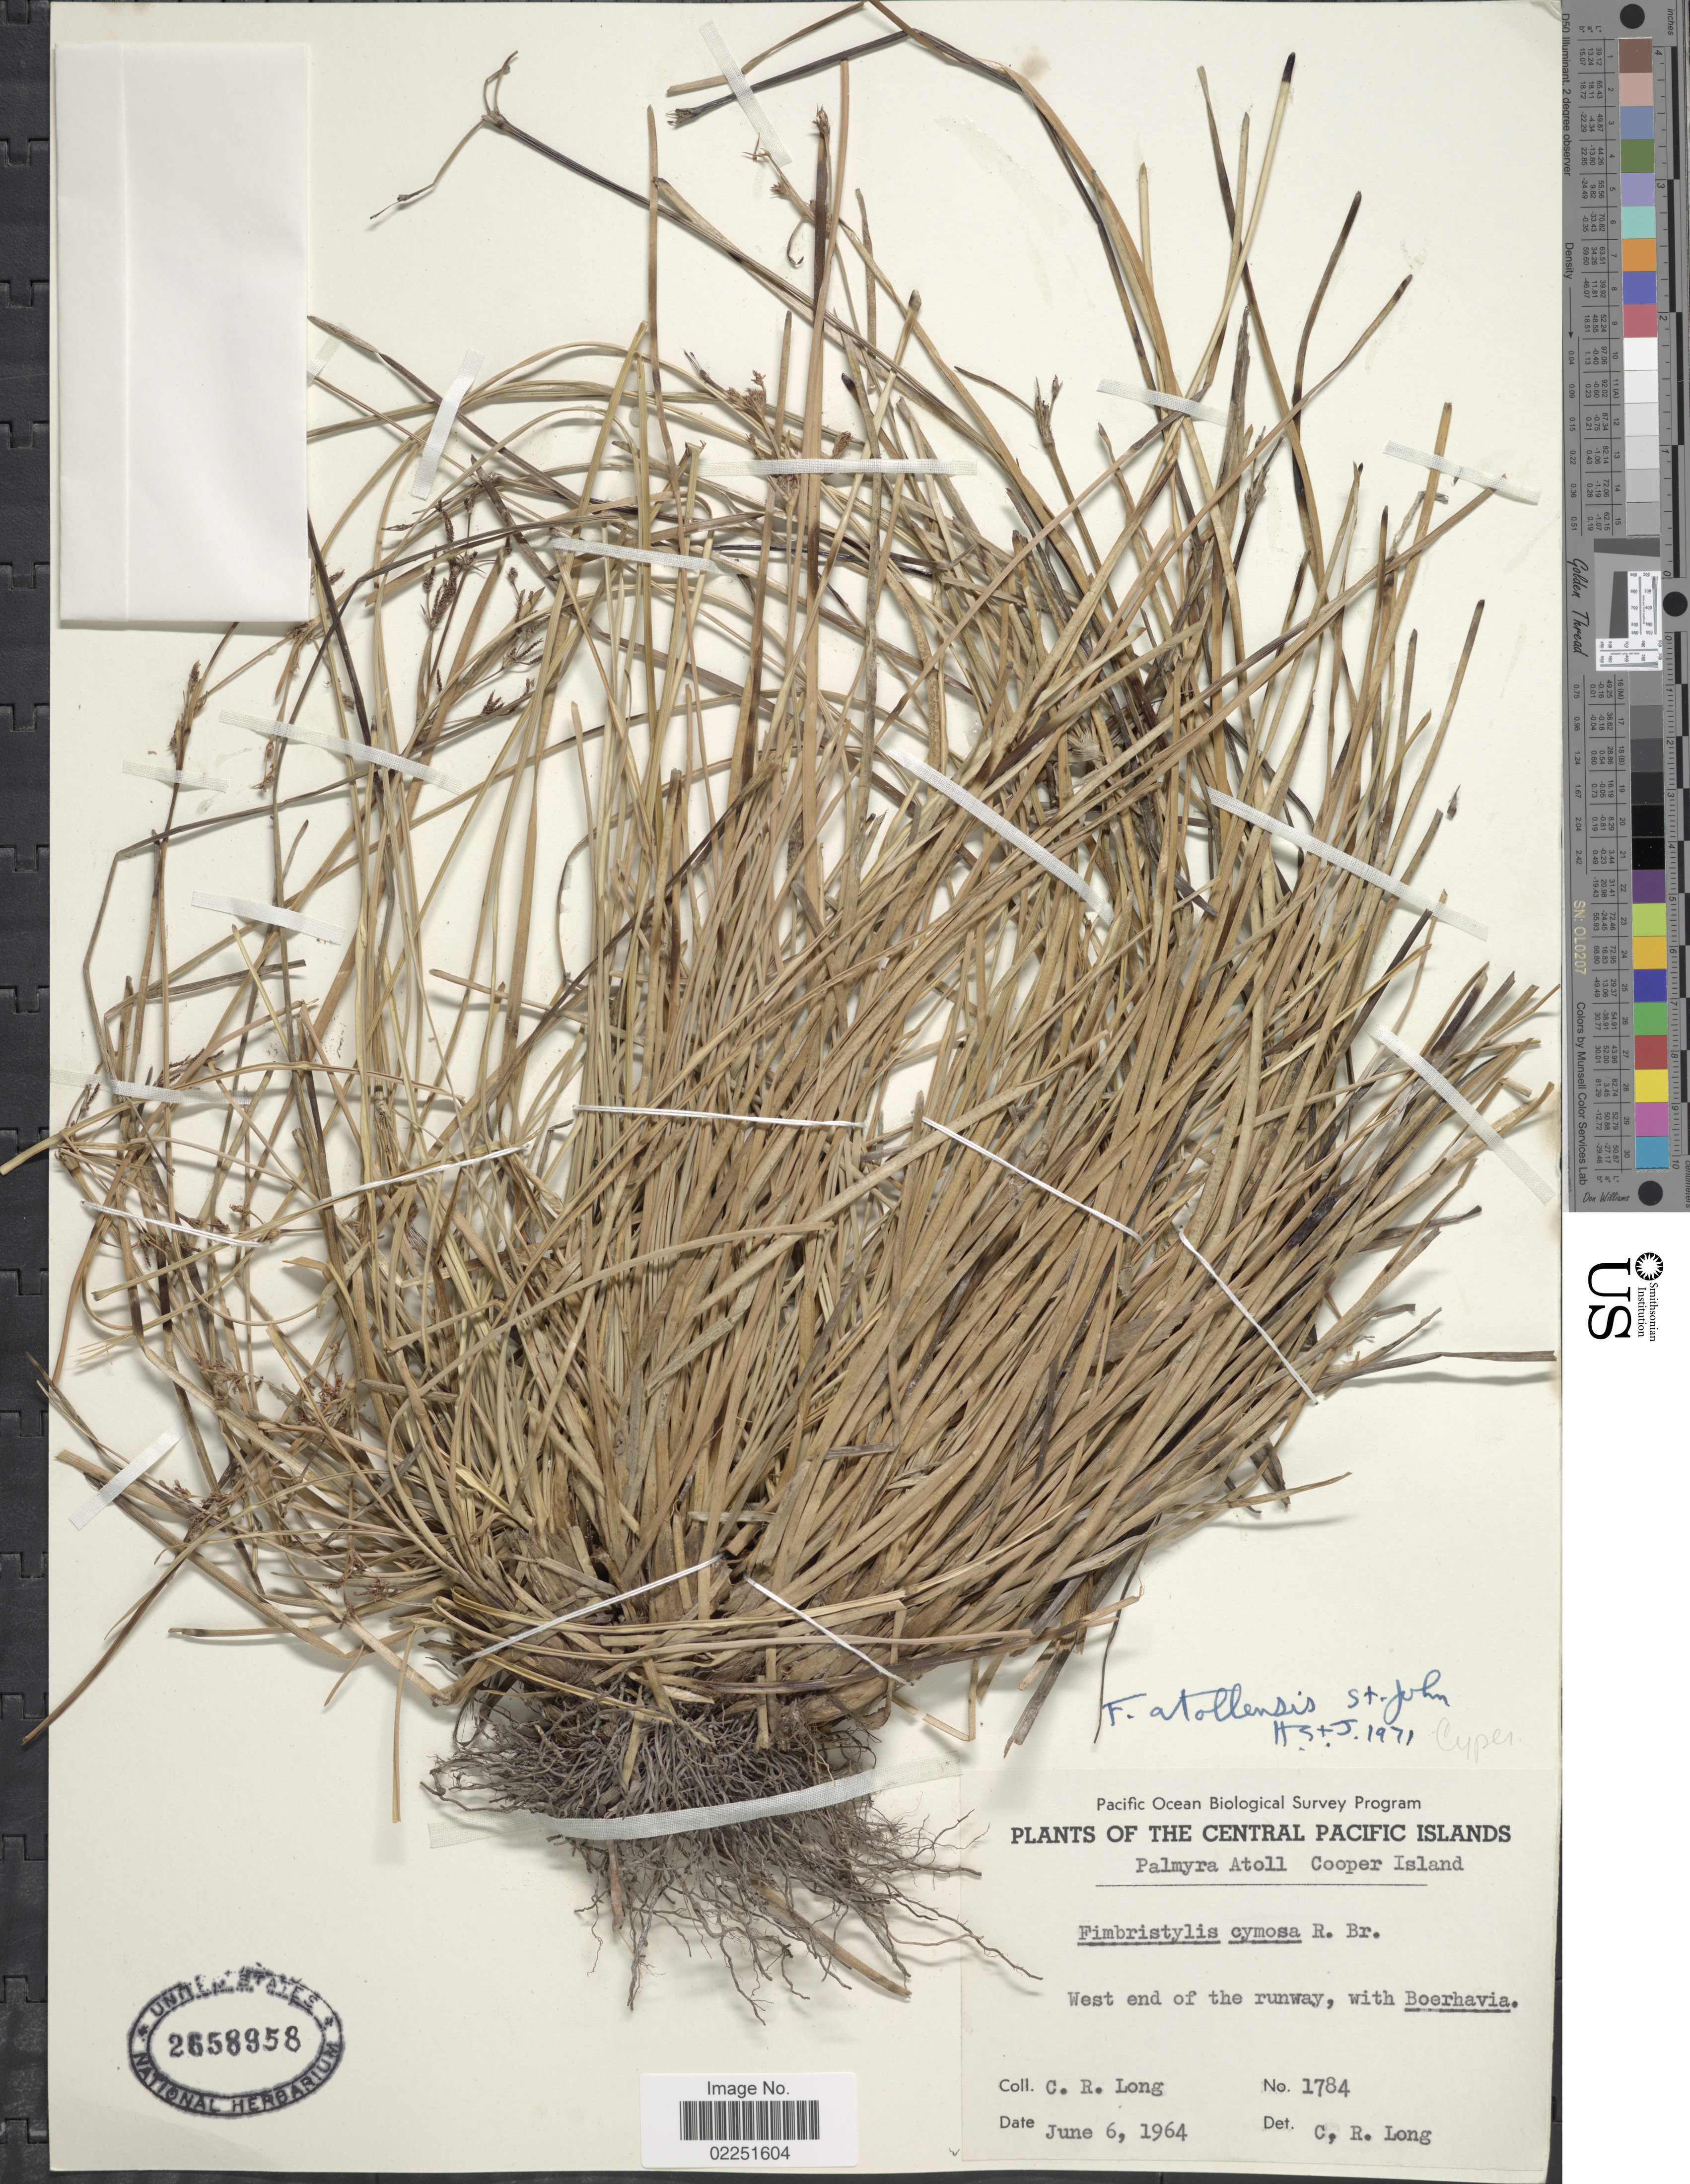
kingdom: Plantae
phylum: Tracheophyta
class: Liliopsida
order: Poales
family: Cyperaceae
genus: Fimbristylis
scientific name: Fimbristylis cymosa subsp. spathacea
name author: (Roth) T. Koyama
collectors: C. R. Long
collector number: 1784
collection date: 1964-06-06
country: U.S. Administered Pacific Islands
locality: Central Pacific Islands, Palmyra Atoll, Cooper Island. West end of the runway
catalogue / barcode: US 2658958